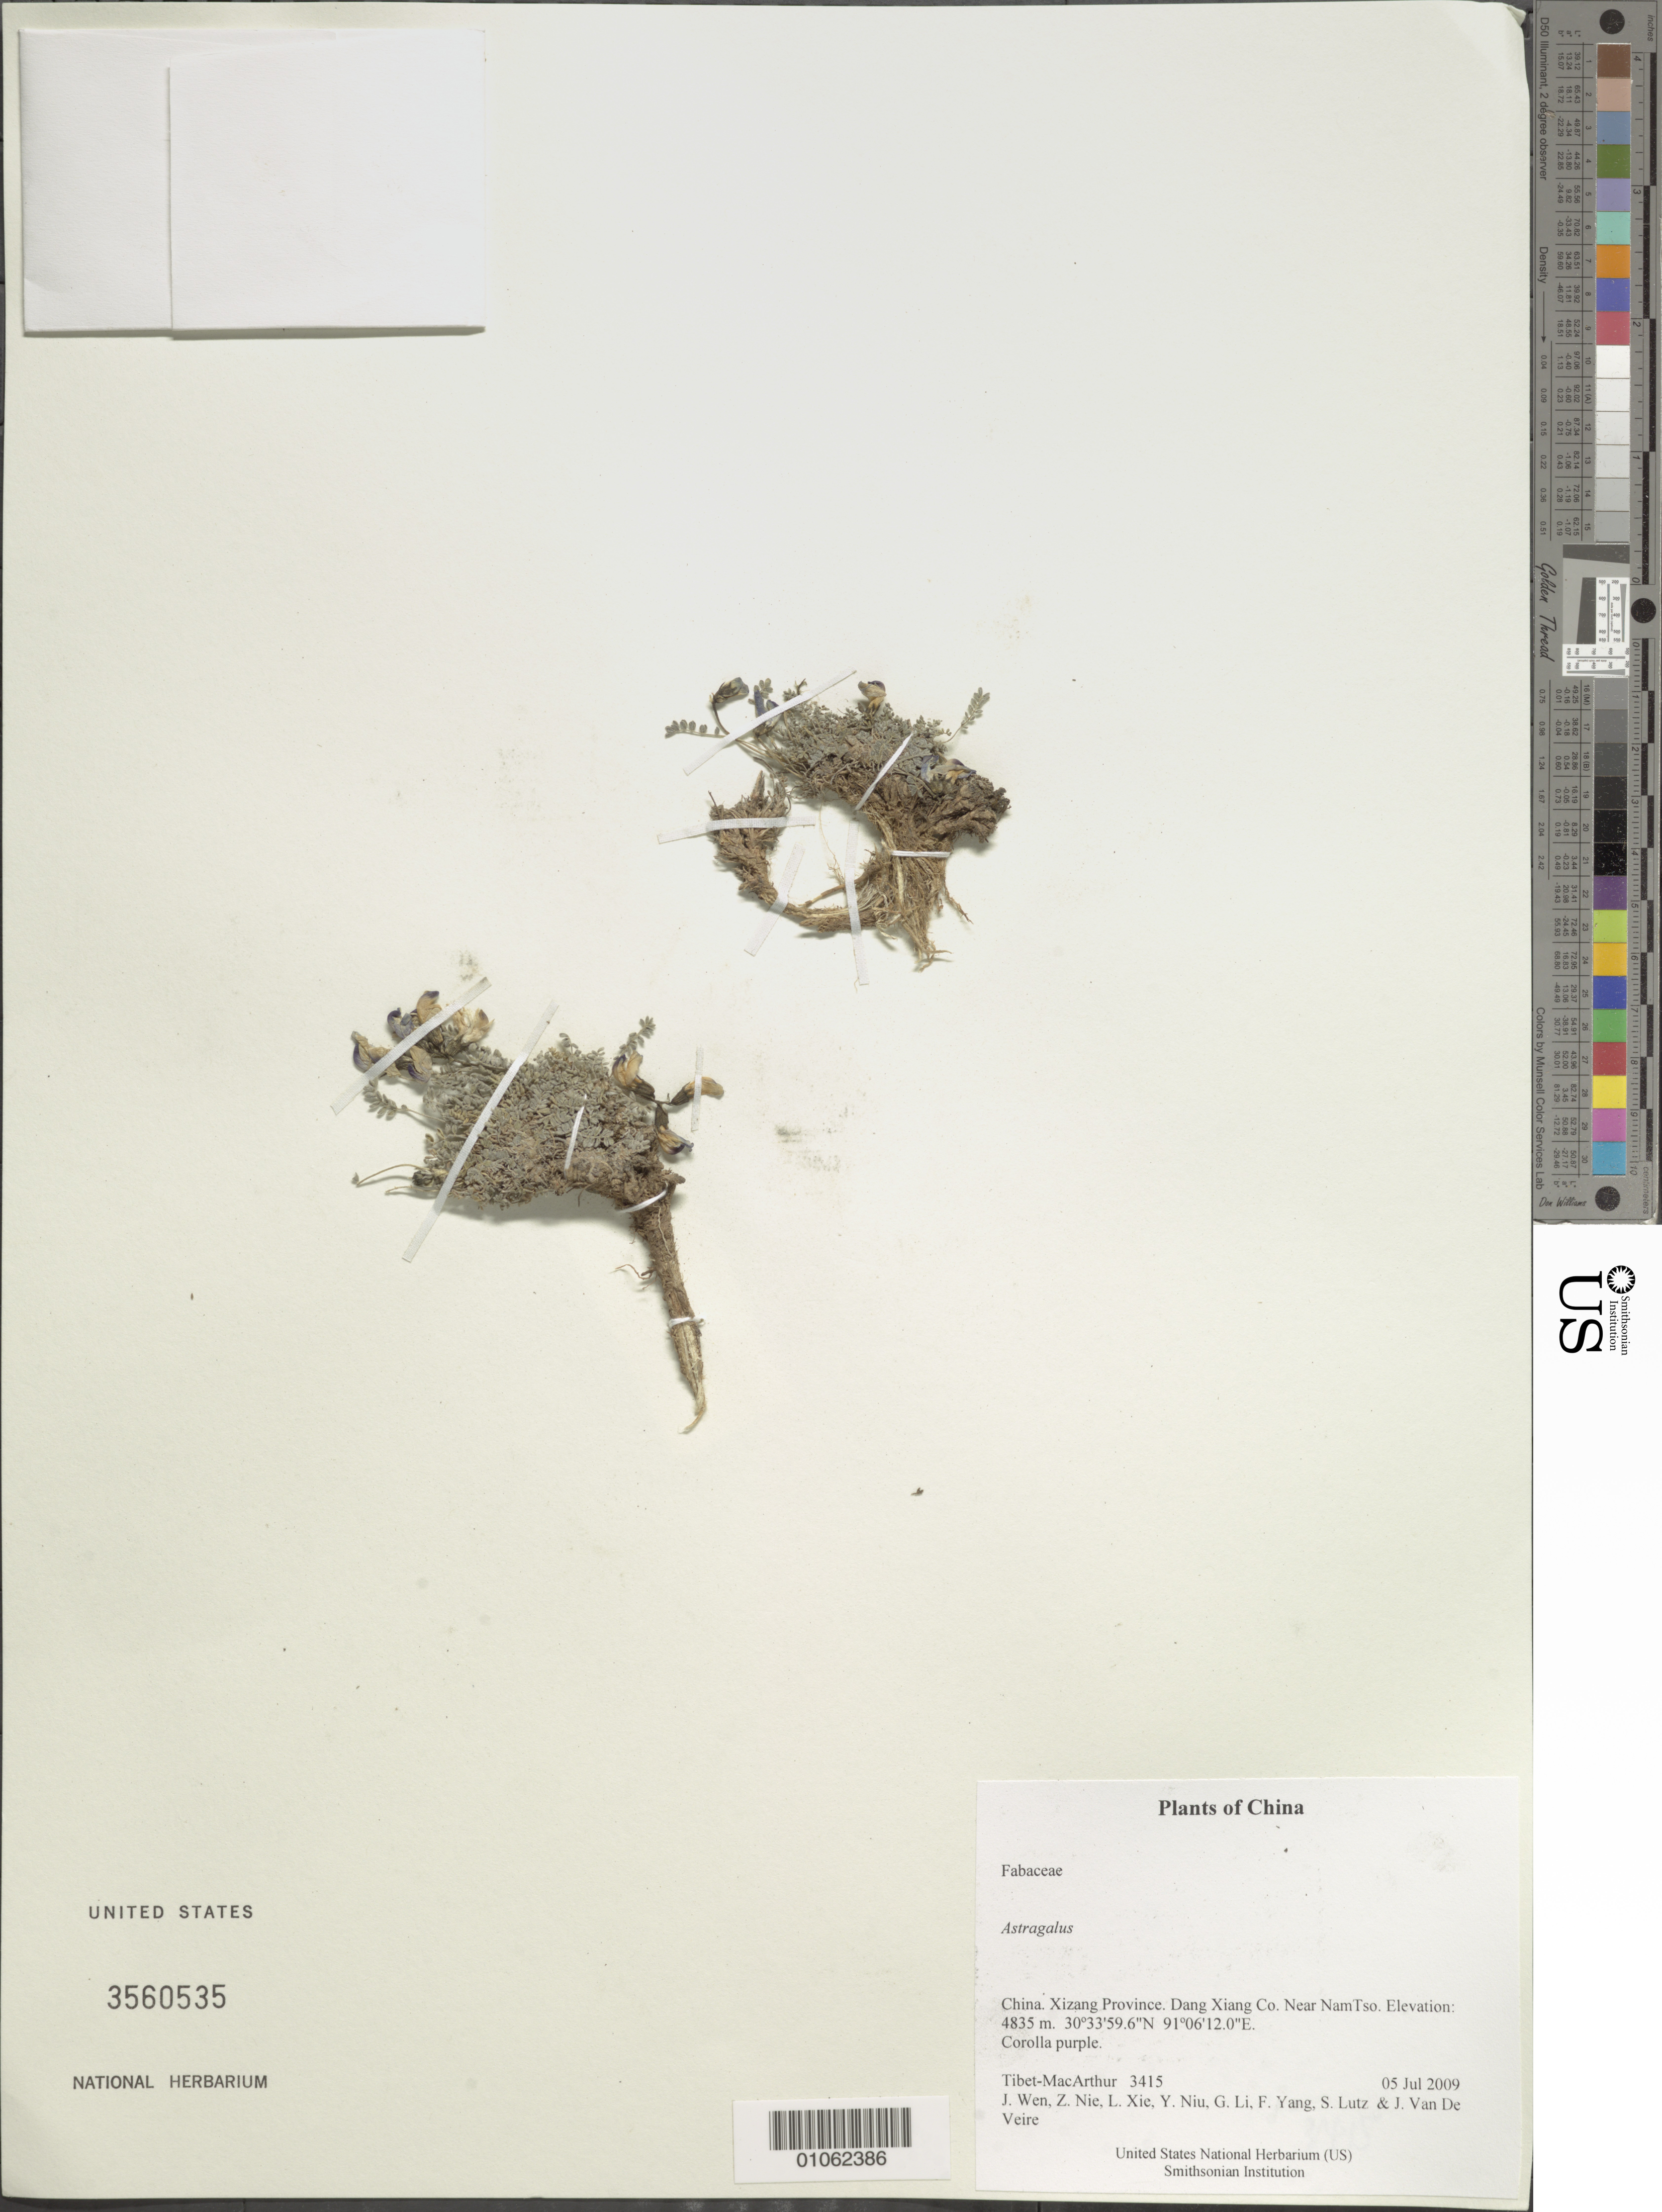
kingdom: Plantae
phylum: Tracheophyta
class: Magnoliopsida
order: Fabales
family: Fabaceae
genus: Astragalus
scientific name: Astragalus sp.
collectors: Tibet-MacArthur, J. Wen, Z. Nie, L. Xie, Y. Niu, G. Li, F. Yang, S. Lutz & J. Van De Veire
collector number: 3415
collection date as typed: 05 Jul 2009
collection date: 2009-07-05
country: China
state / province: Xizang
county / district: Dang Xiang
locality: Near NamTso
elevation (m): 4835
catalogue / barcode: US 3560535